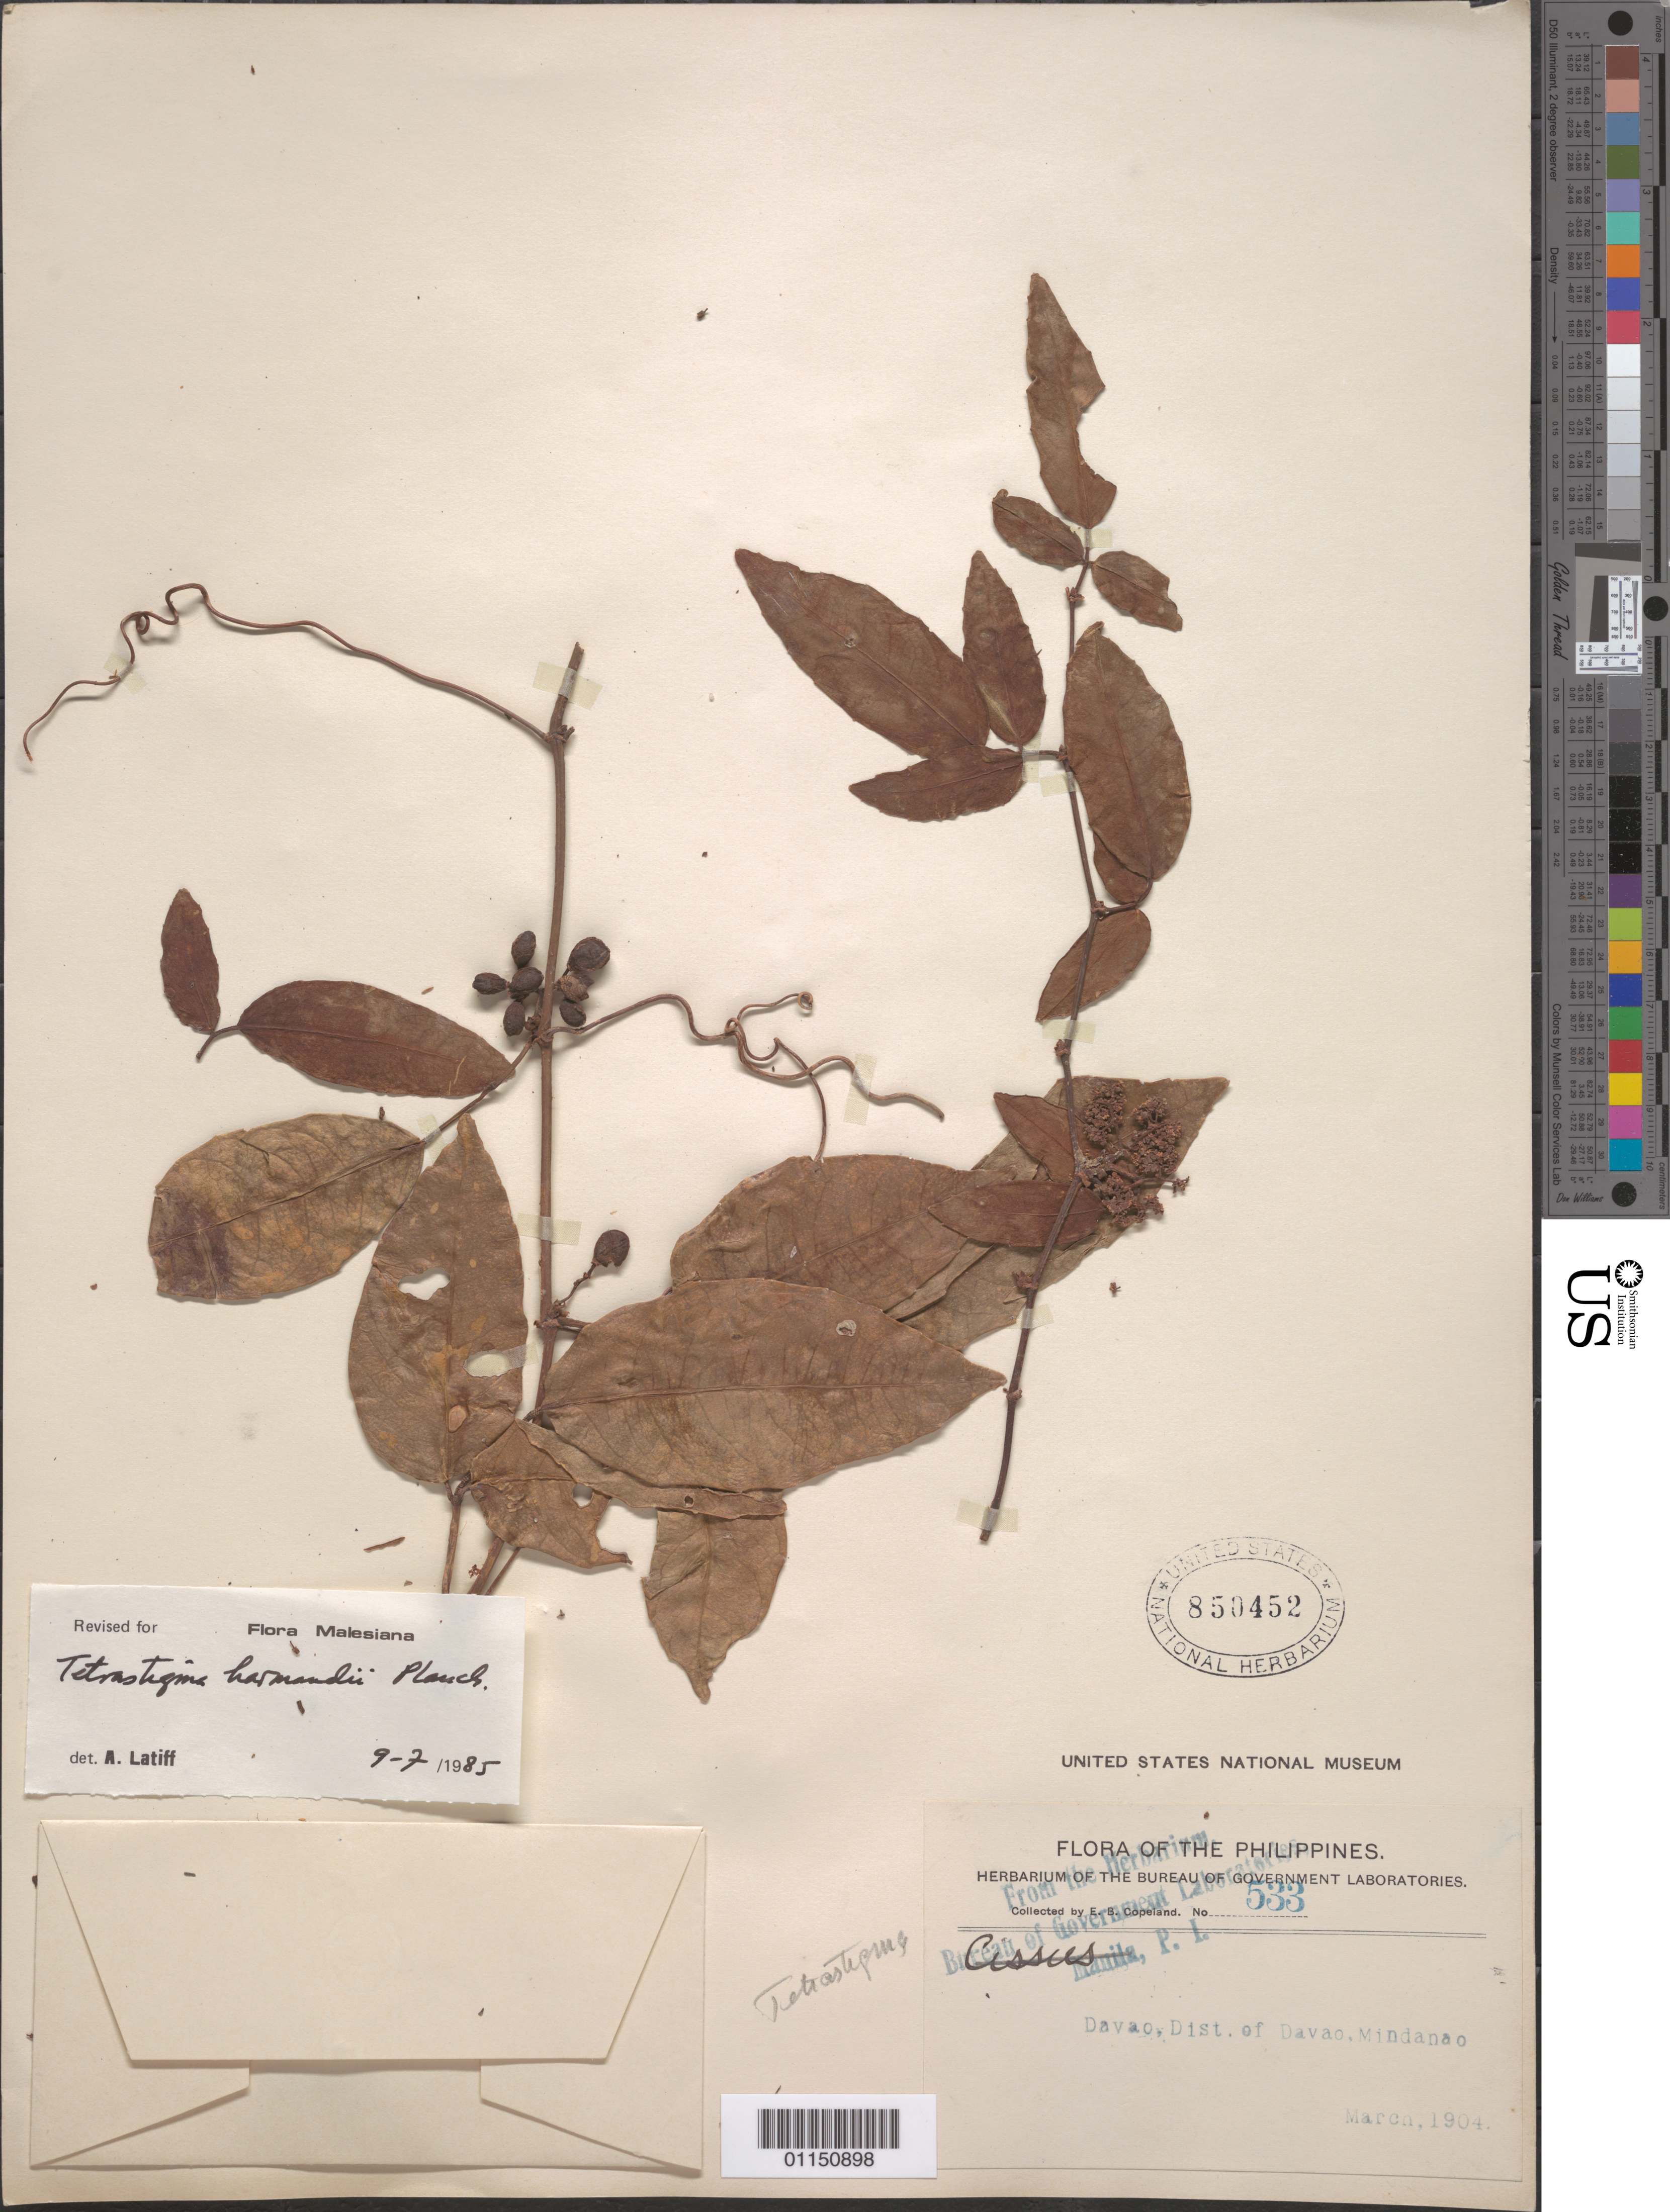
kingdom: Plantae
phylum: Tracheophyta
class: Magnoliopsida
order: Vitales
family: Vitaceae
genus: Tetrastigma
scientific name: Tetrastigma harmandii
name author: Planch.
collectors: E. B. Copeland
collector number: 533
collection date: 1904-03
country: Philippines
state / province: Davao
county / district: Davao del Sur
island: Mindanao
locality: Davao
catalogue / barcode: US 850452